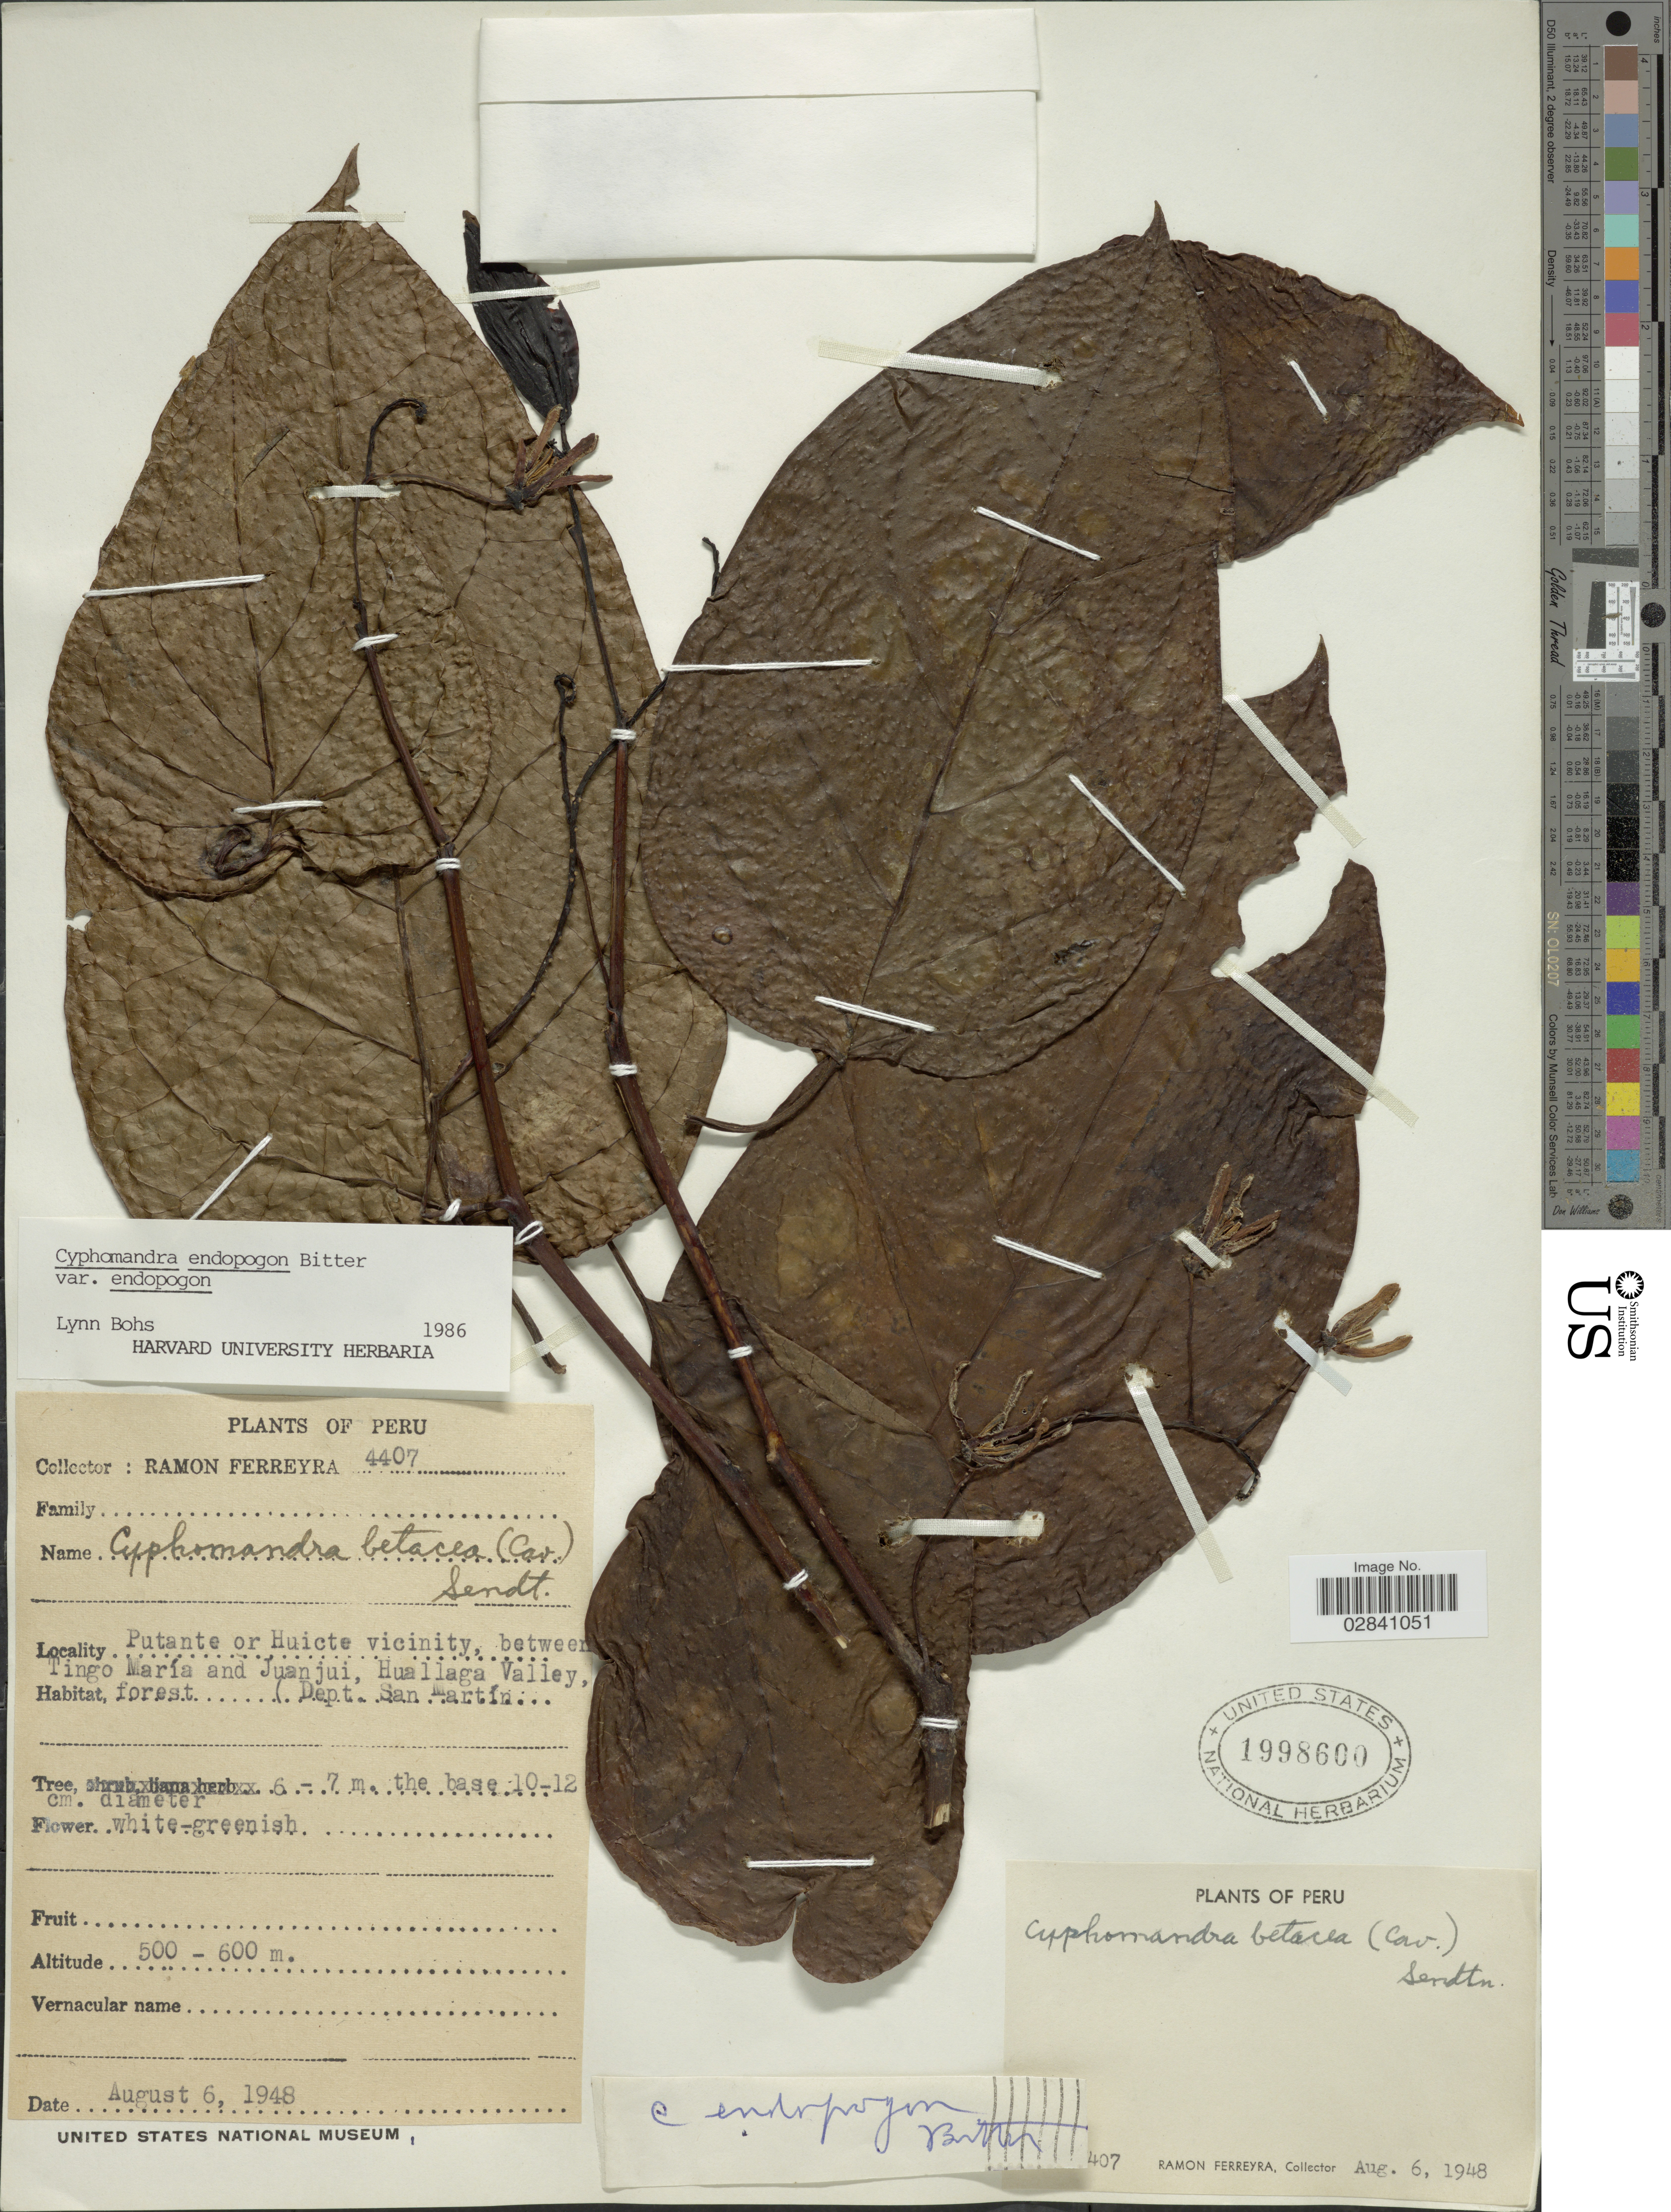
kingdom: Plantae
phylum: Tracheophyta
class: Magnoliopsida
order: Solanales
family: Solanaceae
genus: Cyphomandra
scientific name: Cyphomandra endopogon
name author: Bitter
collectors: R. A. Ferreyra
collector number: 4407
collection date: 1948-08-06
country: Peru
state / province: San Martín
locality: Putante or Huicte vicinity, between Tingo María and Juanjui, Huallaga Valley. (Dept. San Martín).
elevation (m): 500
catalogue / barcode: US 1998600